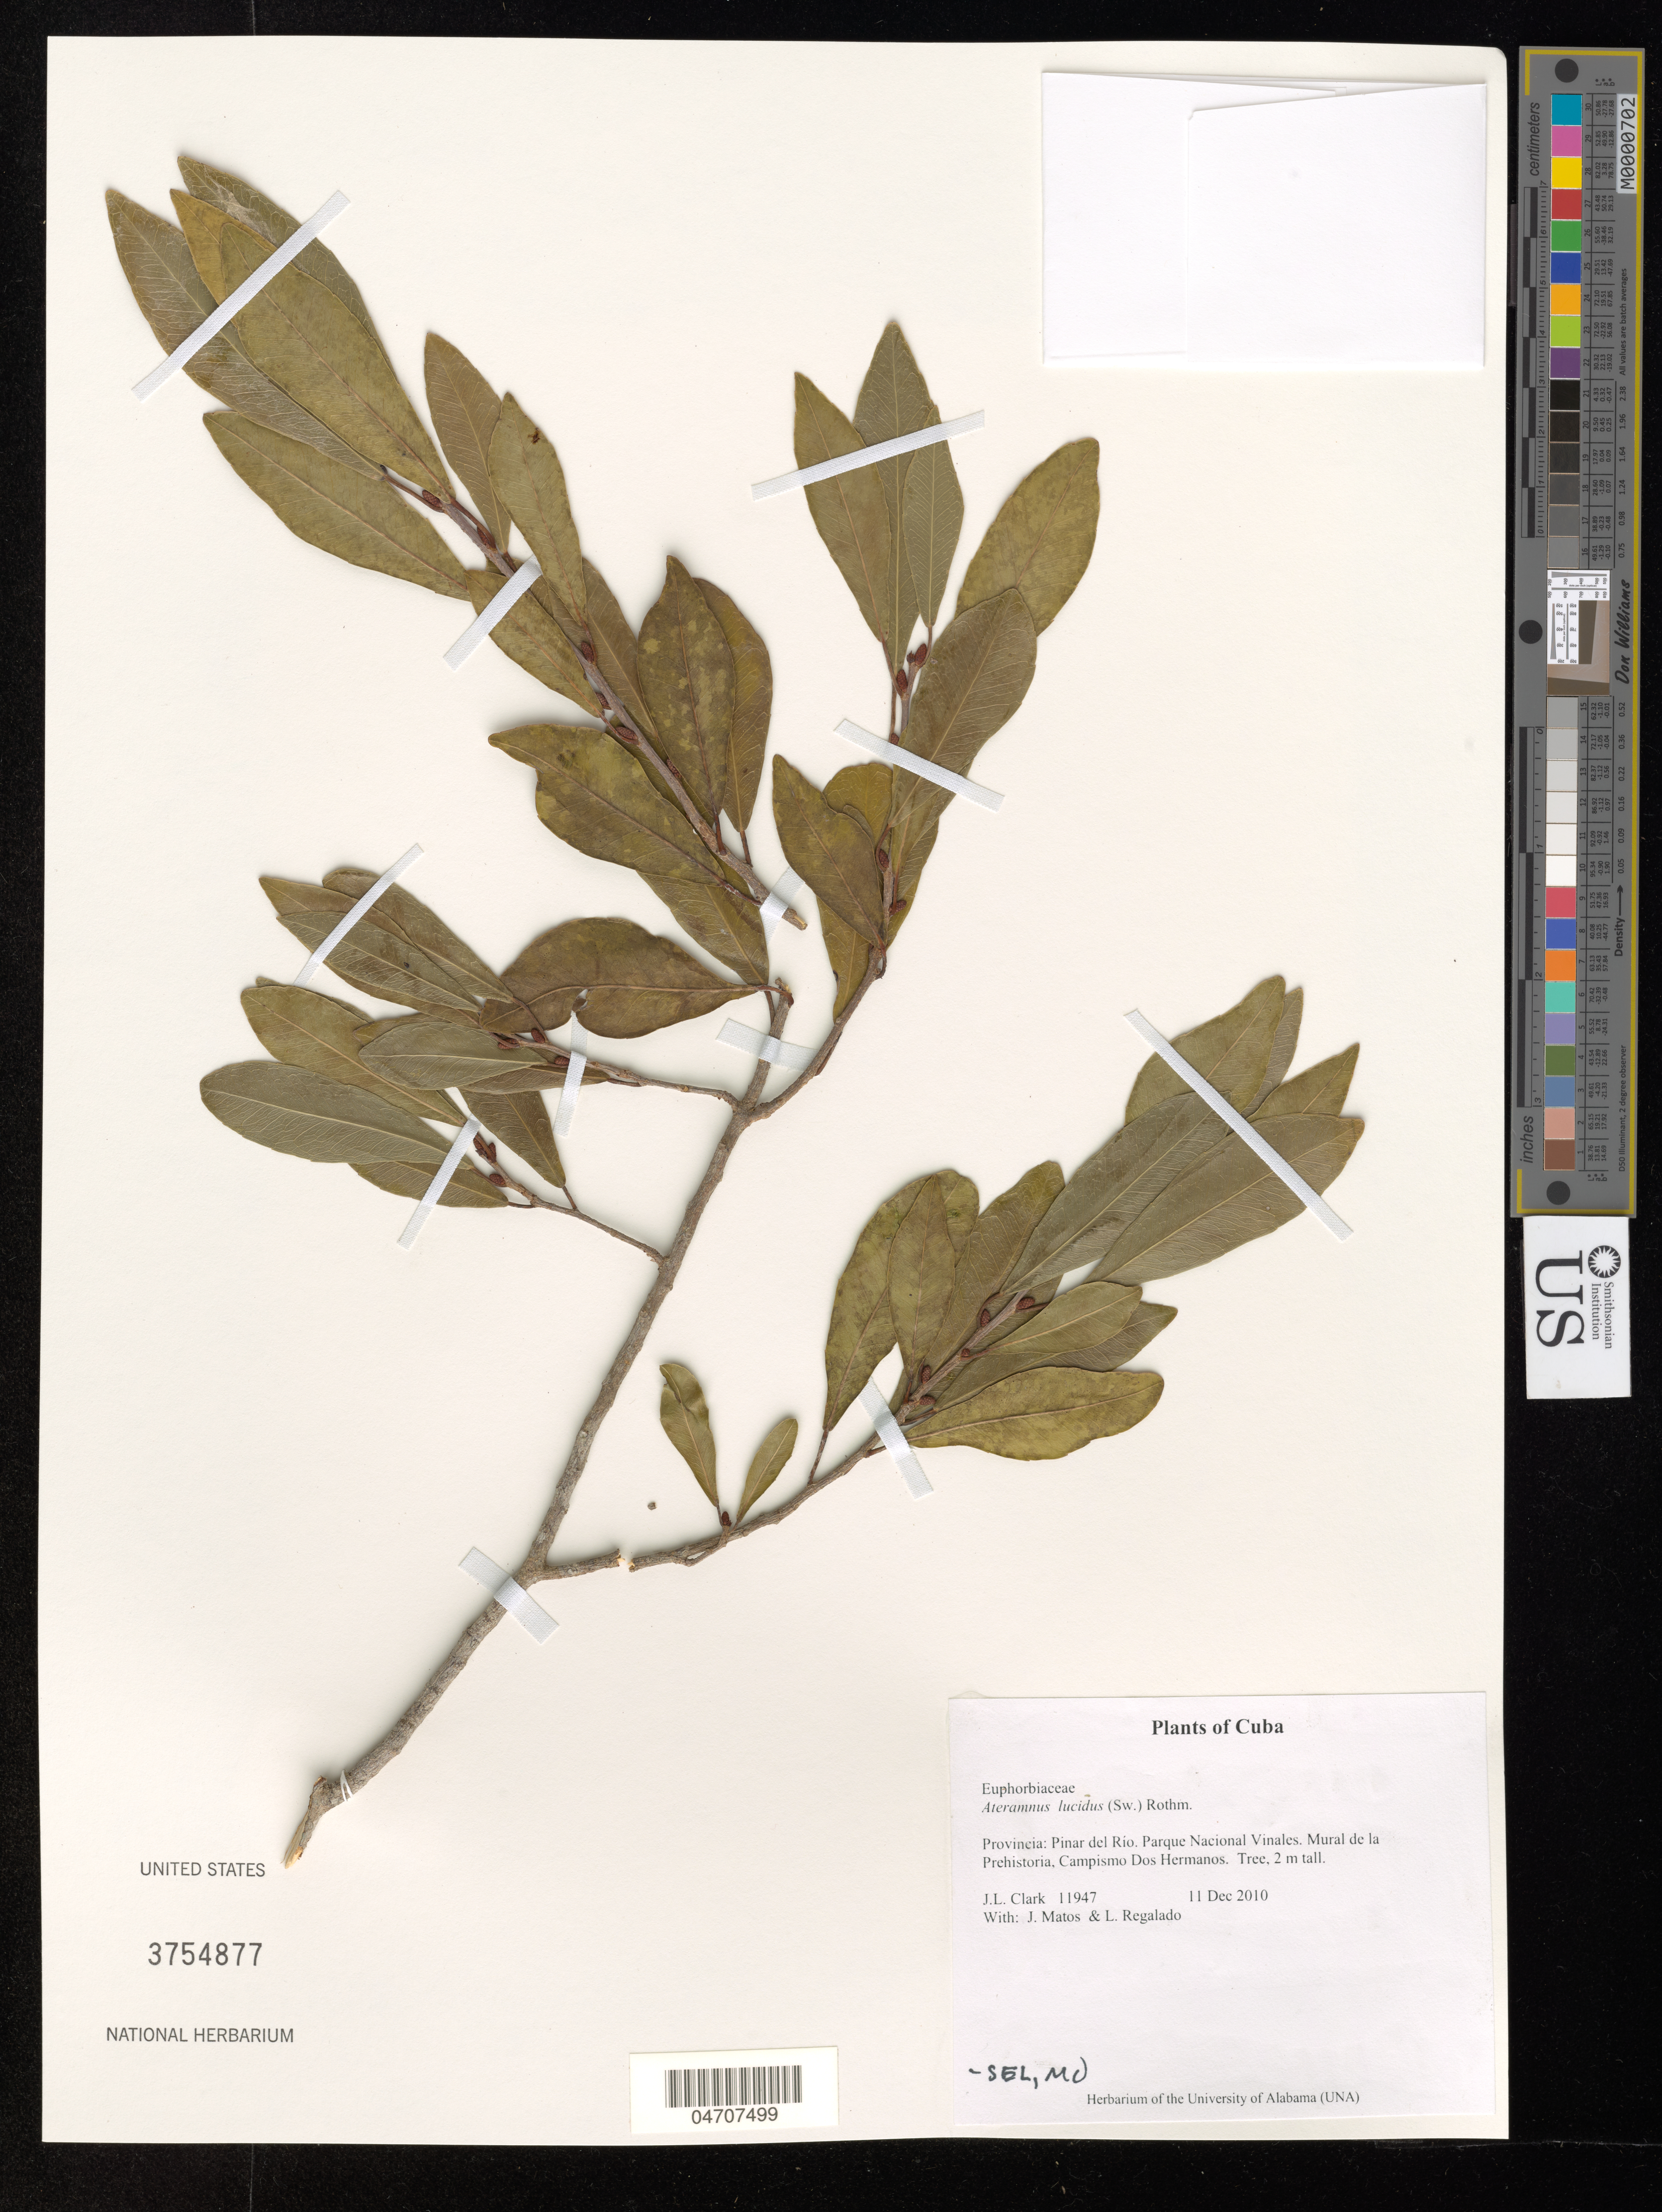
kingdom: Plantae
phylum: Tracheophyta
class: Magnoliopsida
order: Malpighiales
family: Euphorbiaceae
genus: Ateramnus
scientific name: Ateramnus lucidus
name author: (Sw.) Rothm.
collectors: J. L. Clark, J. Matos & L. Regalado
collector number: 11947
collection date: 2010-12-11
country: Cuba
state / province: Pinar del Río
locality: Parque Nacional Vinales. Mural de la Prehistoria, Campismo Dos Hermanos.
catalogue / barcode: US 3754877